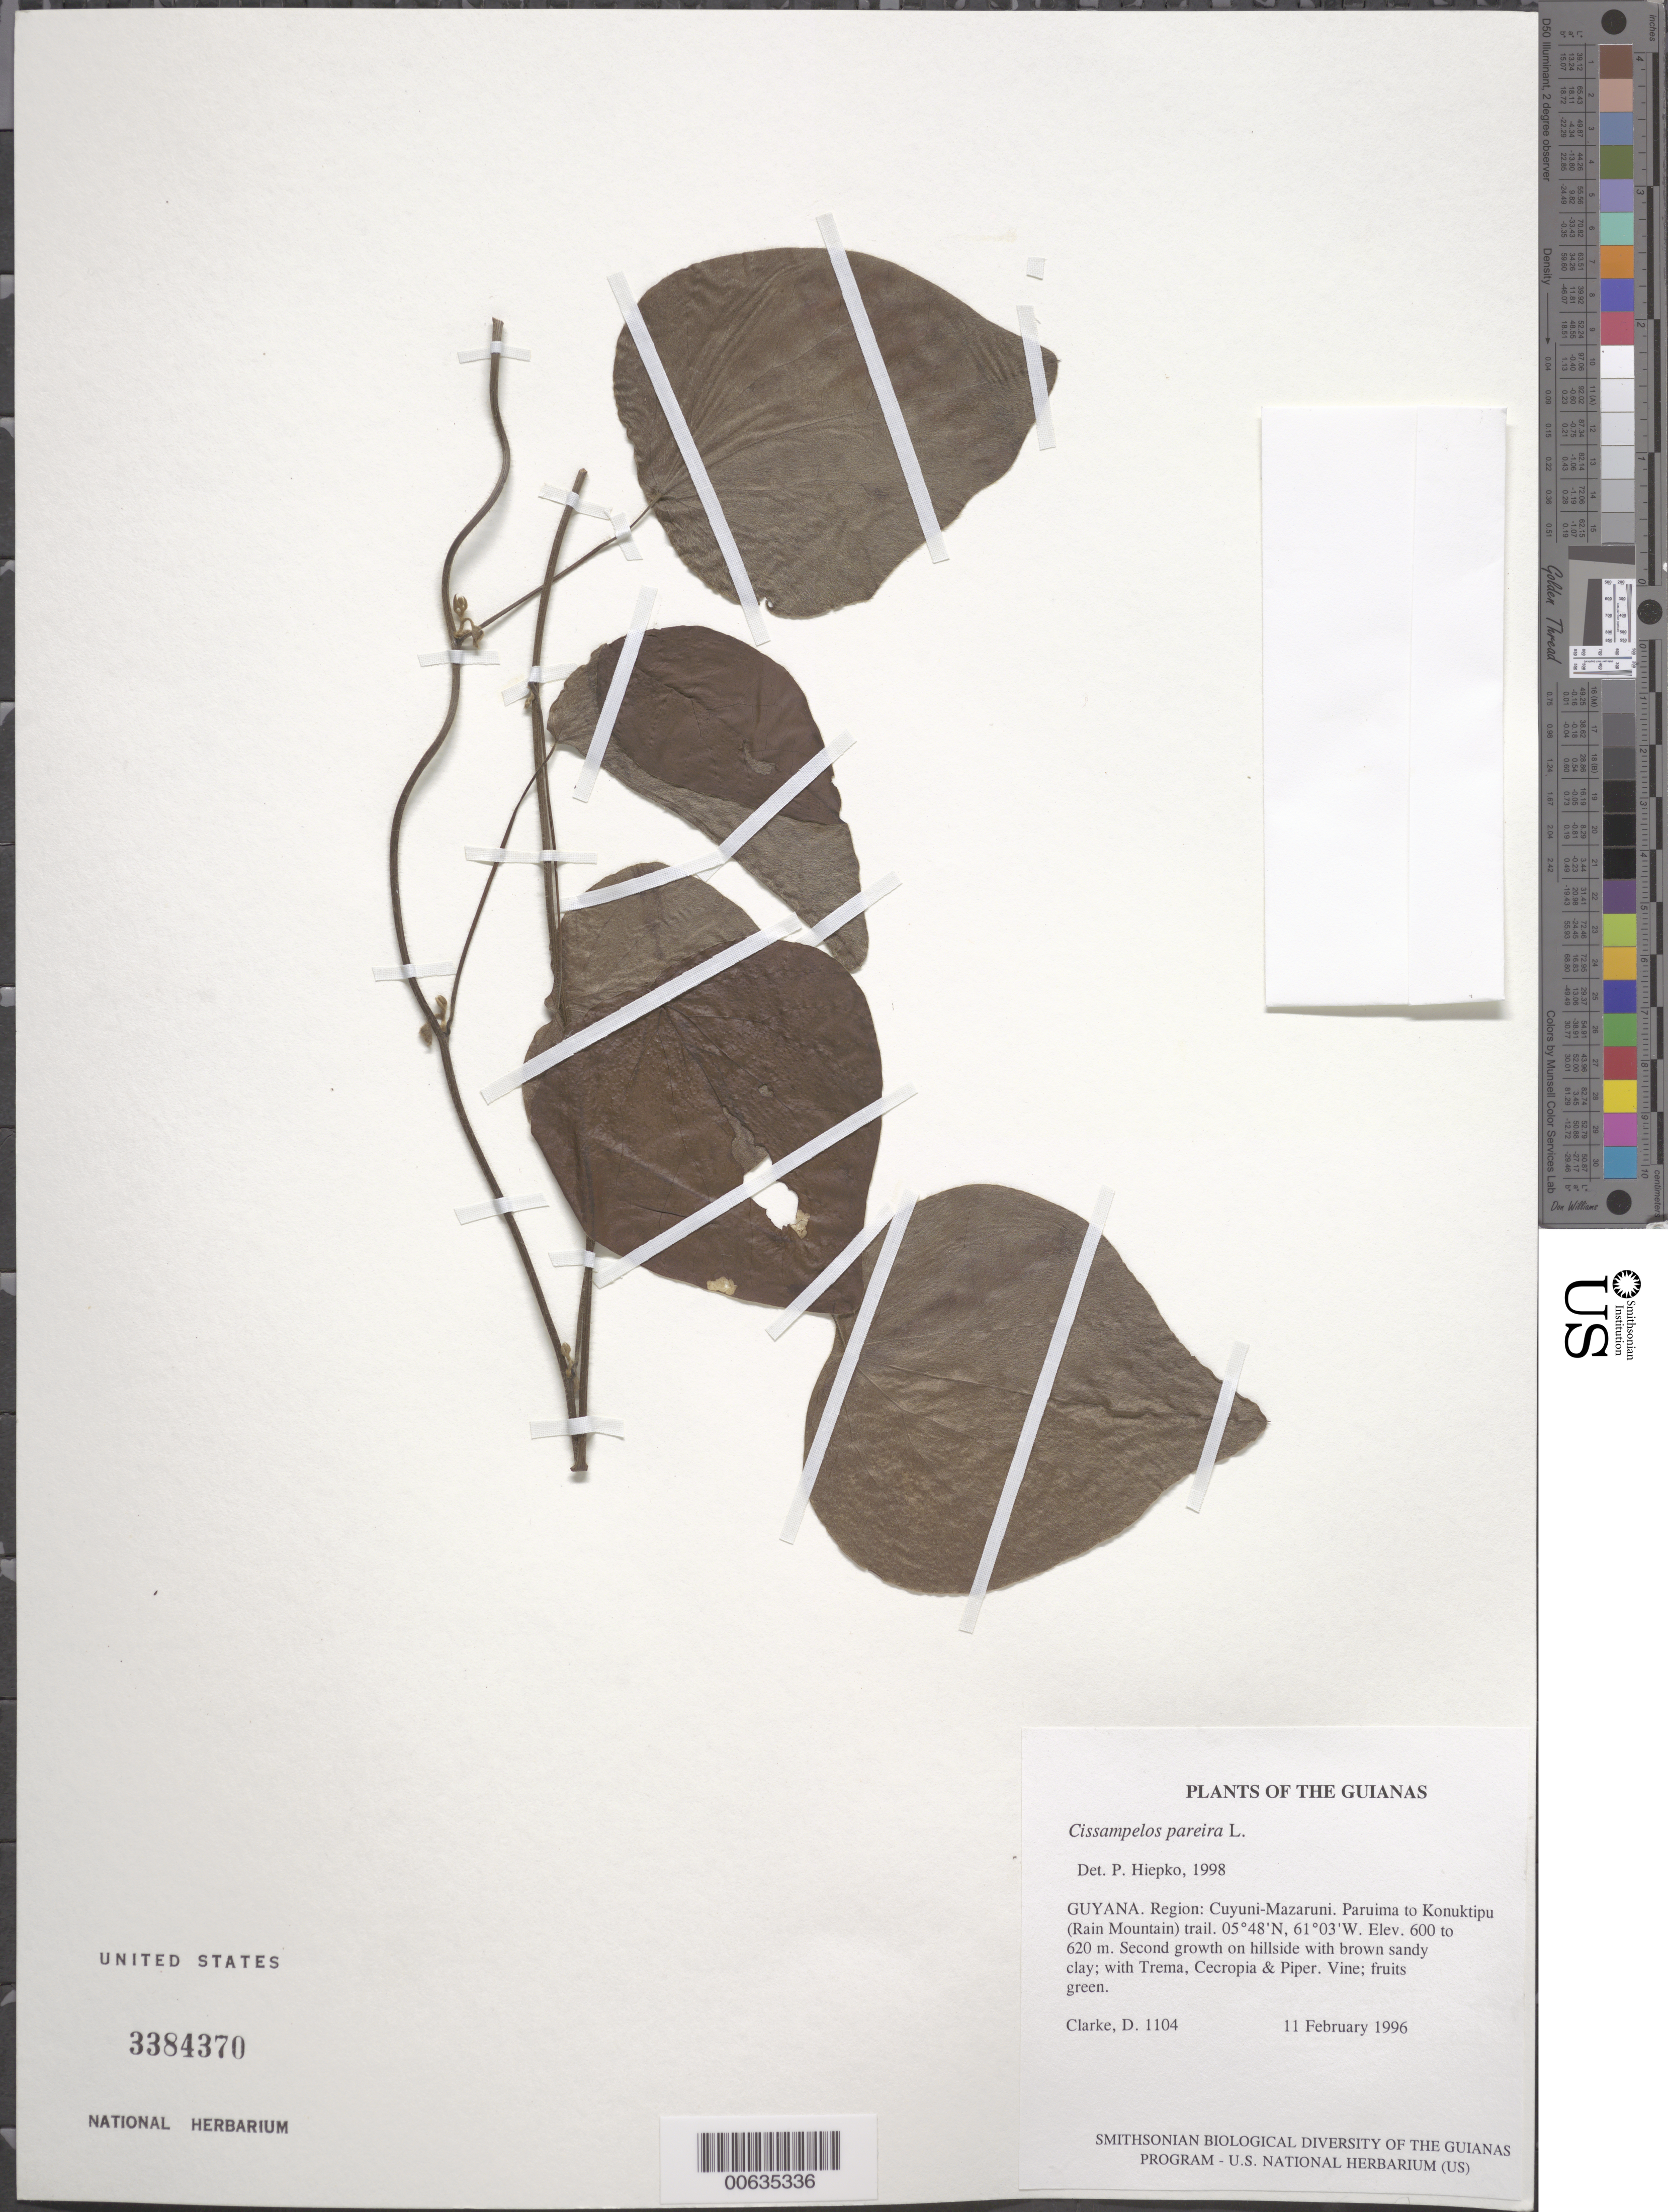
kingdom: Plantae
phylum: Tracheophyta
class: Magnoliopsida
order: Ranunculales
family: Menispermaceae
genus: Cissampelos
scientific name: Cissampelos pareira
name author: L.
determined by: Hiepko, P. H.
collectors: H. D. Clarke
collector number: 1104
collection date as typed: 11 February 1996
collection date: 1996-02-11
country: Guyana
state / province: Cuyuni-Mazaruni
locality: Paruima to Konuktipu (Rain Mountain) trail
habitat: Second growth on hillside with brown sandy clay; with Trema, Cecropia & Piper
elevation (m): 600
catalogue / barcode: US 3384370